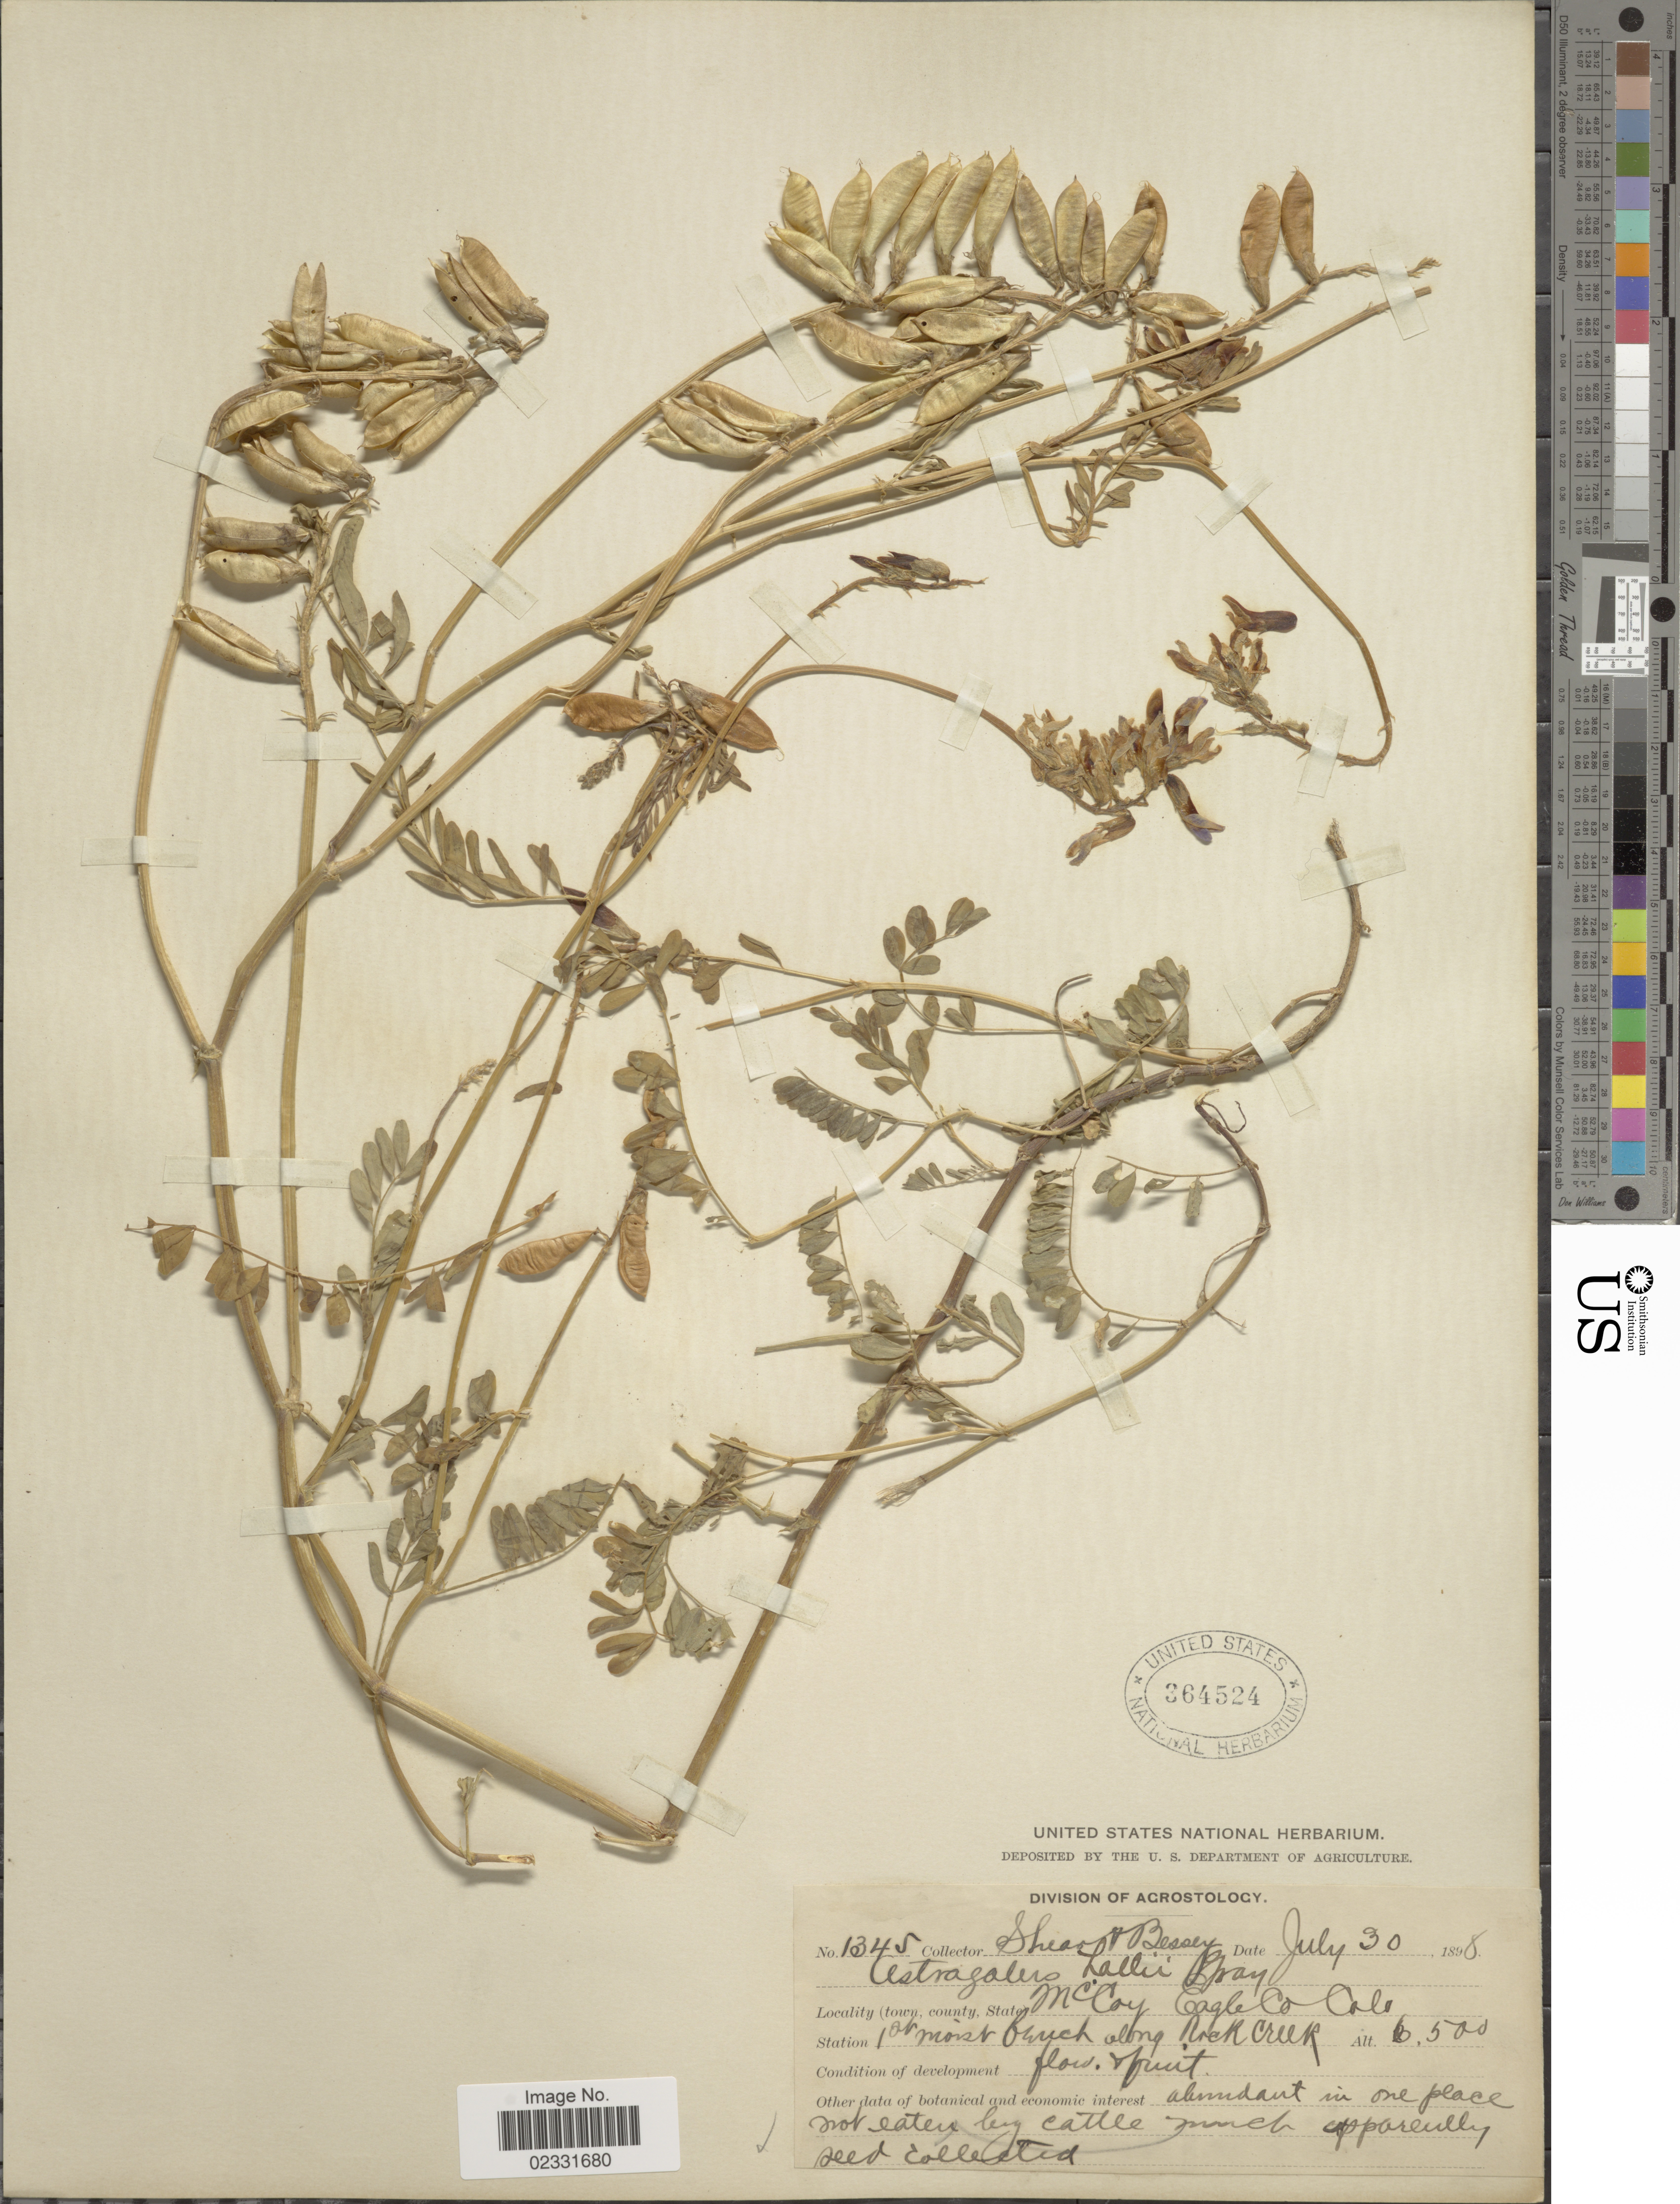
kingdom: Plantae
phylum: Tracheophyta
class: Magnoliopsida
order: Fabales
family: Fabaceae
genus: Astragalus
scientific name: Astragalus hallii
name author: A. Gray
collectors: -- Shear & -. Bessey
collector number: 1345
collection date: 1898-07-30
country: United States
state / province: Colorado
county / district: Eagle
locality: McCoy, Eagle Co., 1st moist branch along Rock Creek.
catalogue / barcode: US 364524